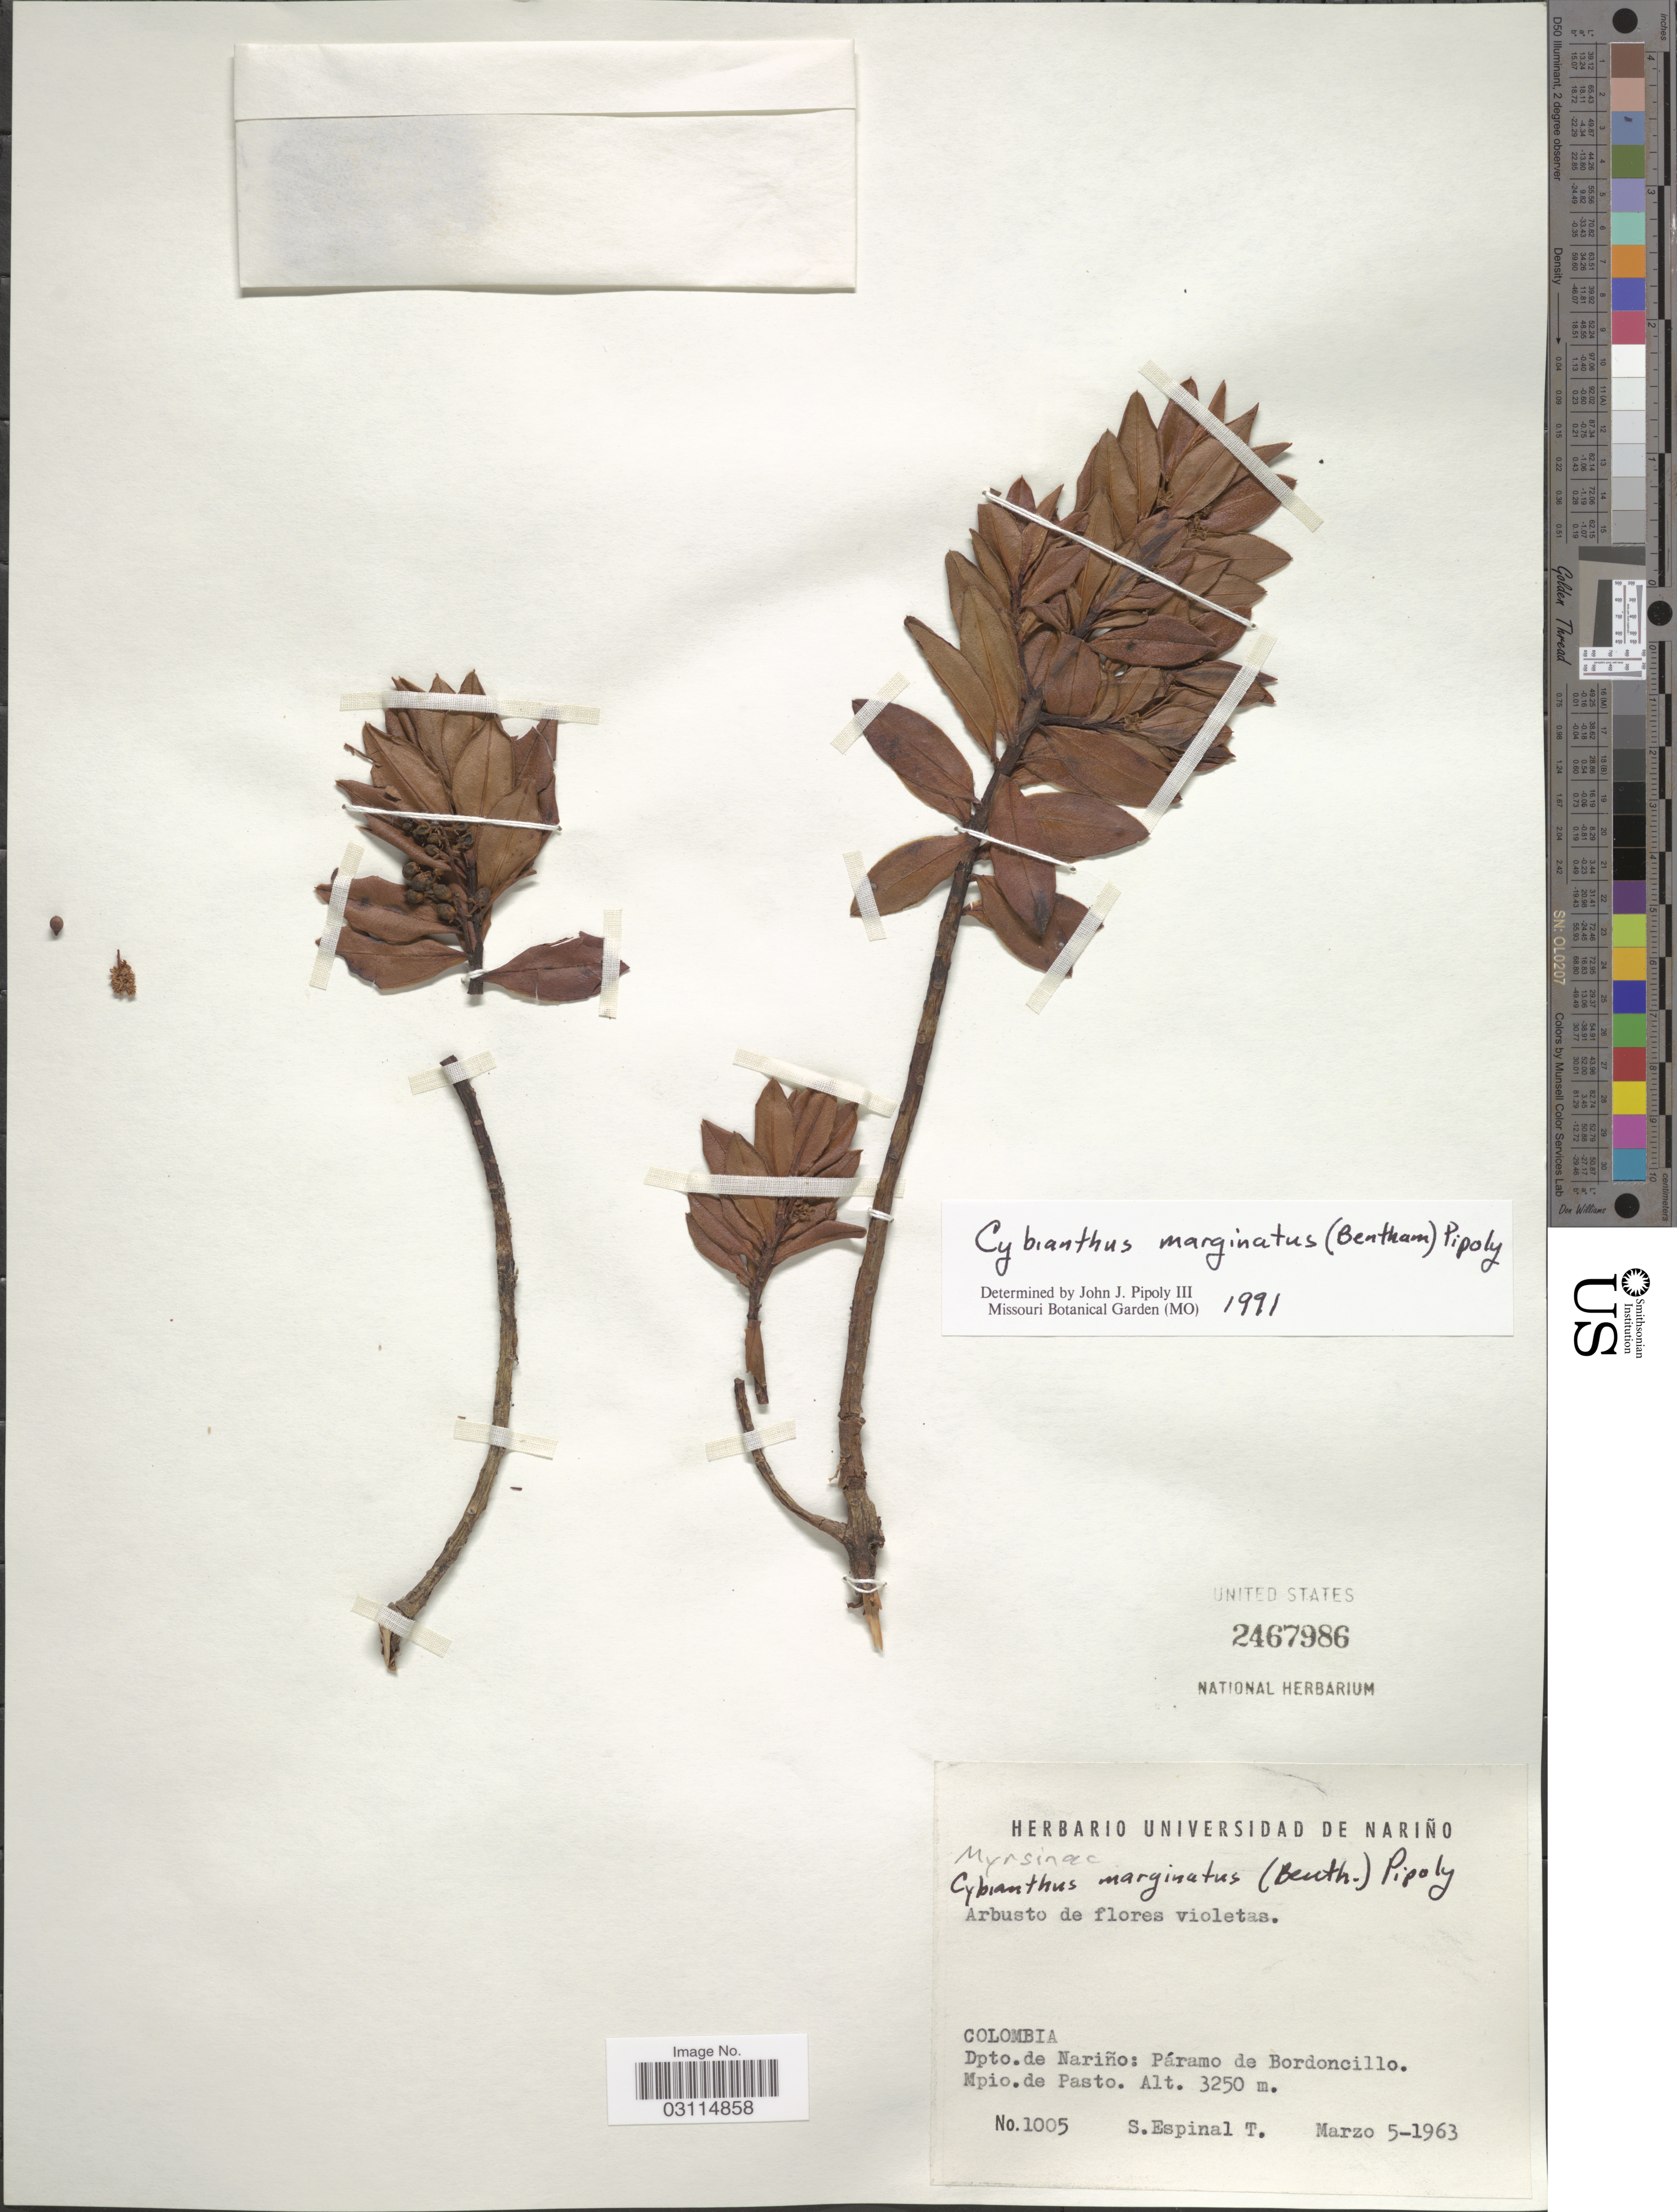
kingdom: Plantae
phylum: Tracheophyta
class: Magnoliopsida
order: Ericales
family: Primulaceae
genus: Cybianthus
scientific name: Cybianthus marginatus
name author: (Benth.) Pipoly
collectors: S. Espinal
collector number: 1005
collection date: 1963-03-05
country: Colombia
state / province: Nariño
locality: Dpto. de Nariño: Páramo de Bordoncillo. Mpio. de Pasto.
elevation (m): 3250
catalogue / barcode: US 2467986